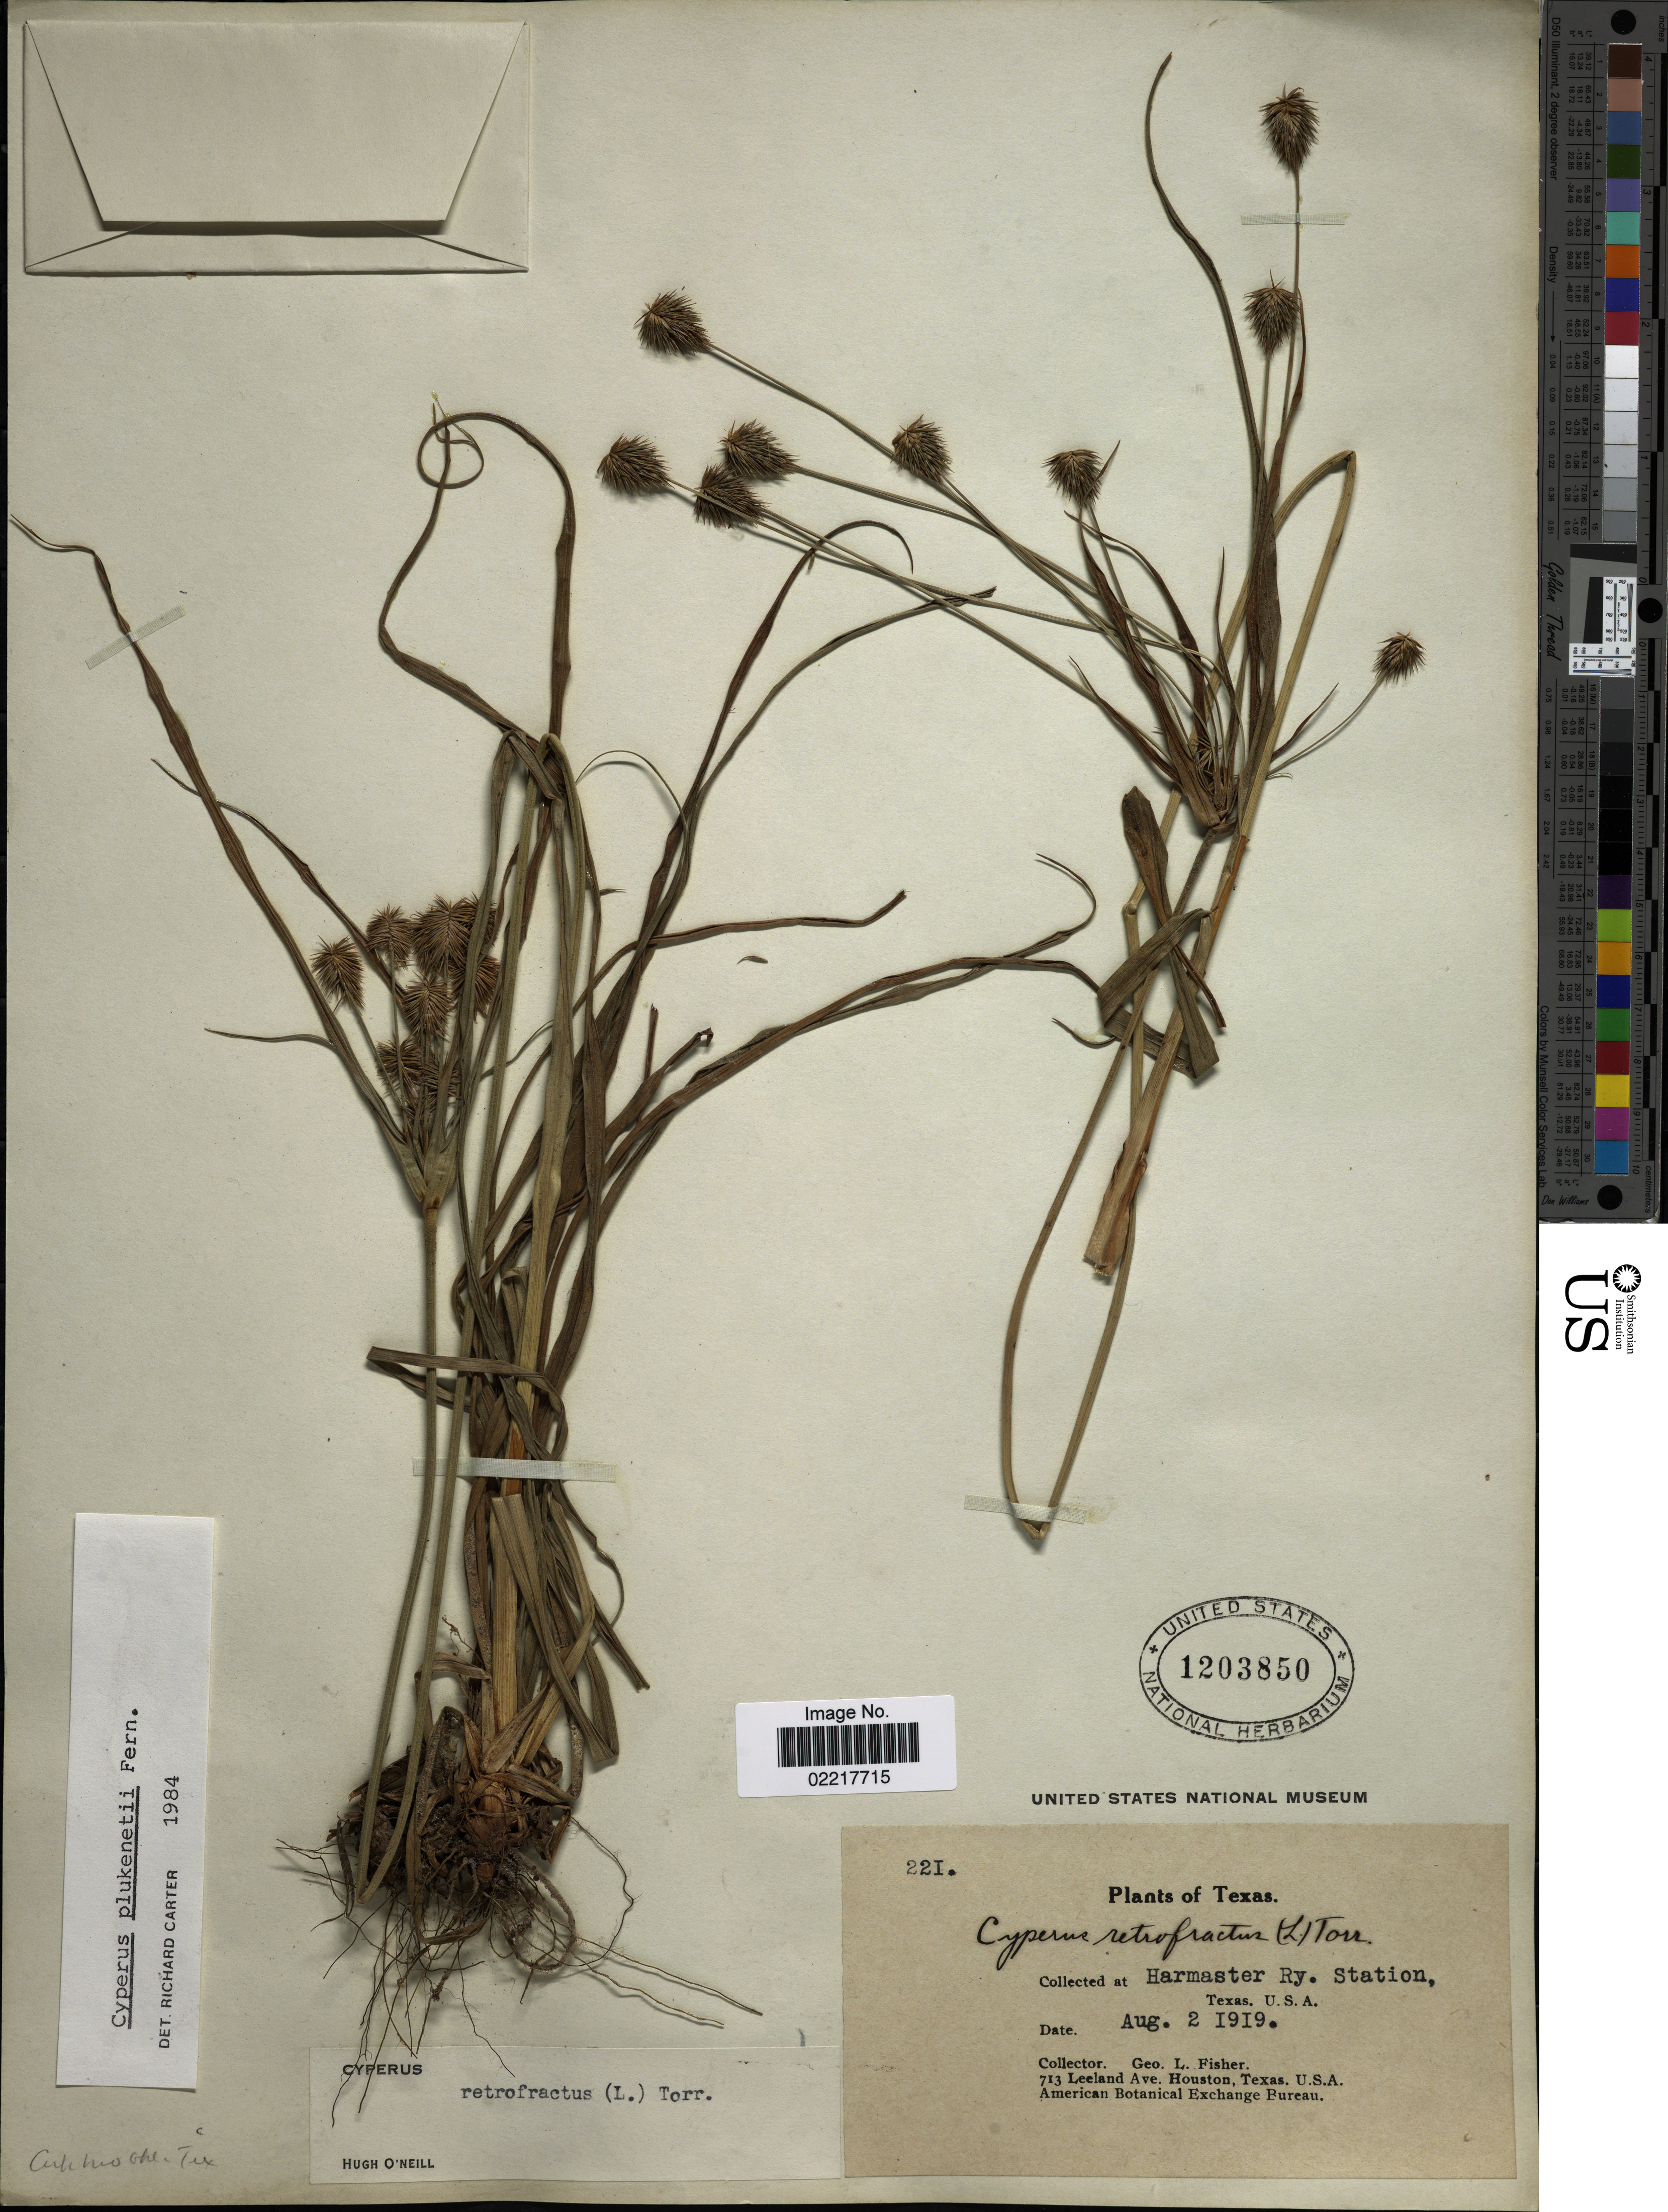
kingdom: Plantae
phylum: Tracheophyta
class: Liliopsida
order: Poales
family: Cyperaceae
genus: Cyperus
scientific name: Cyperus plukenetii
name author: Fernald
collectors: G. L. Fisher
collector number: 221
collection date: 1919-08-02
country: United States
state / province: Texas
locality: Harmaster Ry. Station. Texas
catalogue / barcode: US 1203850